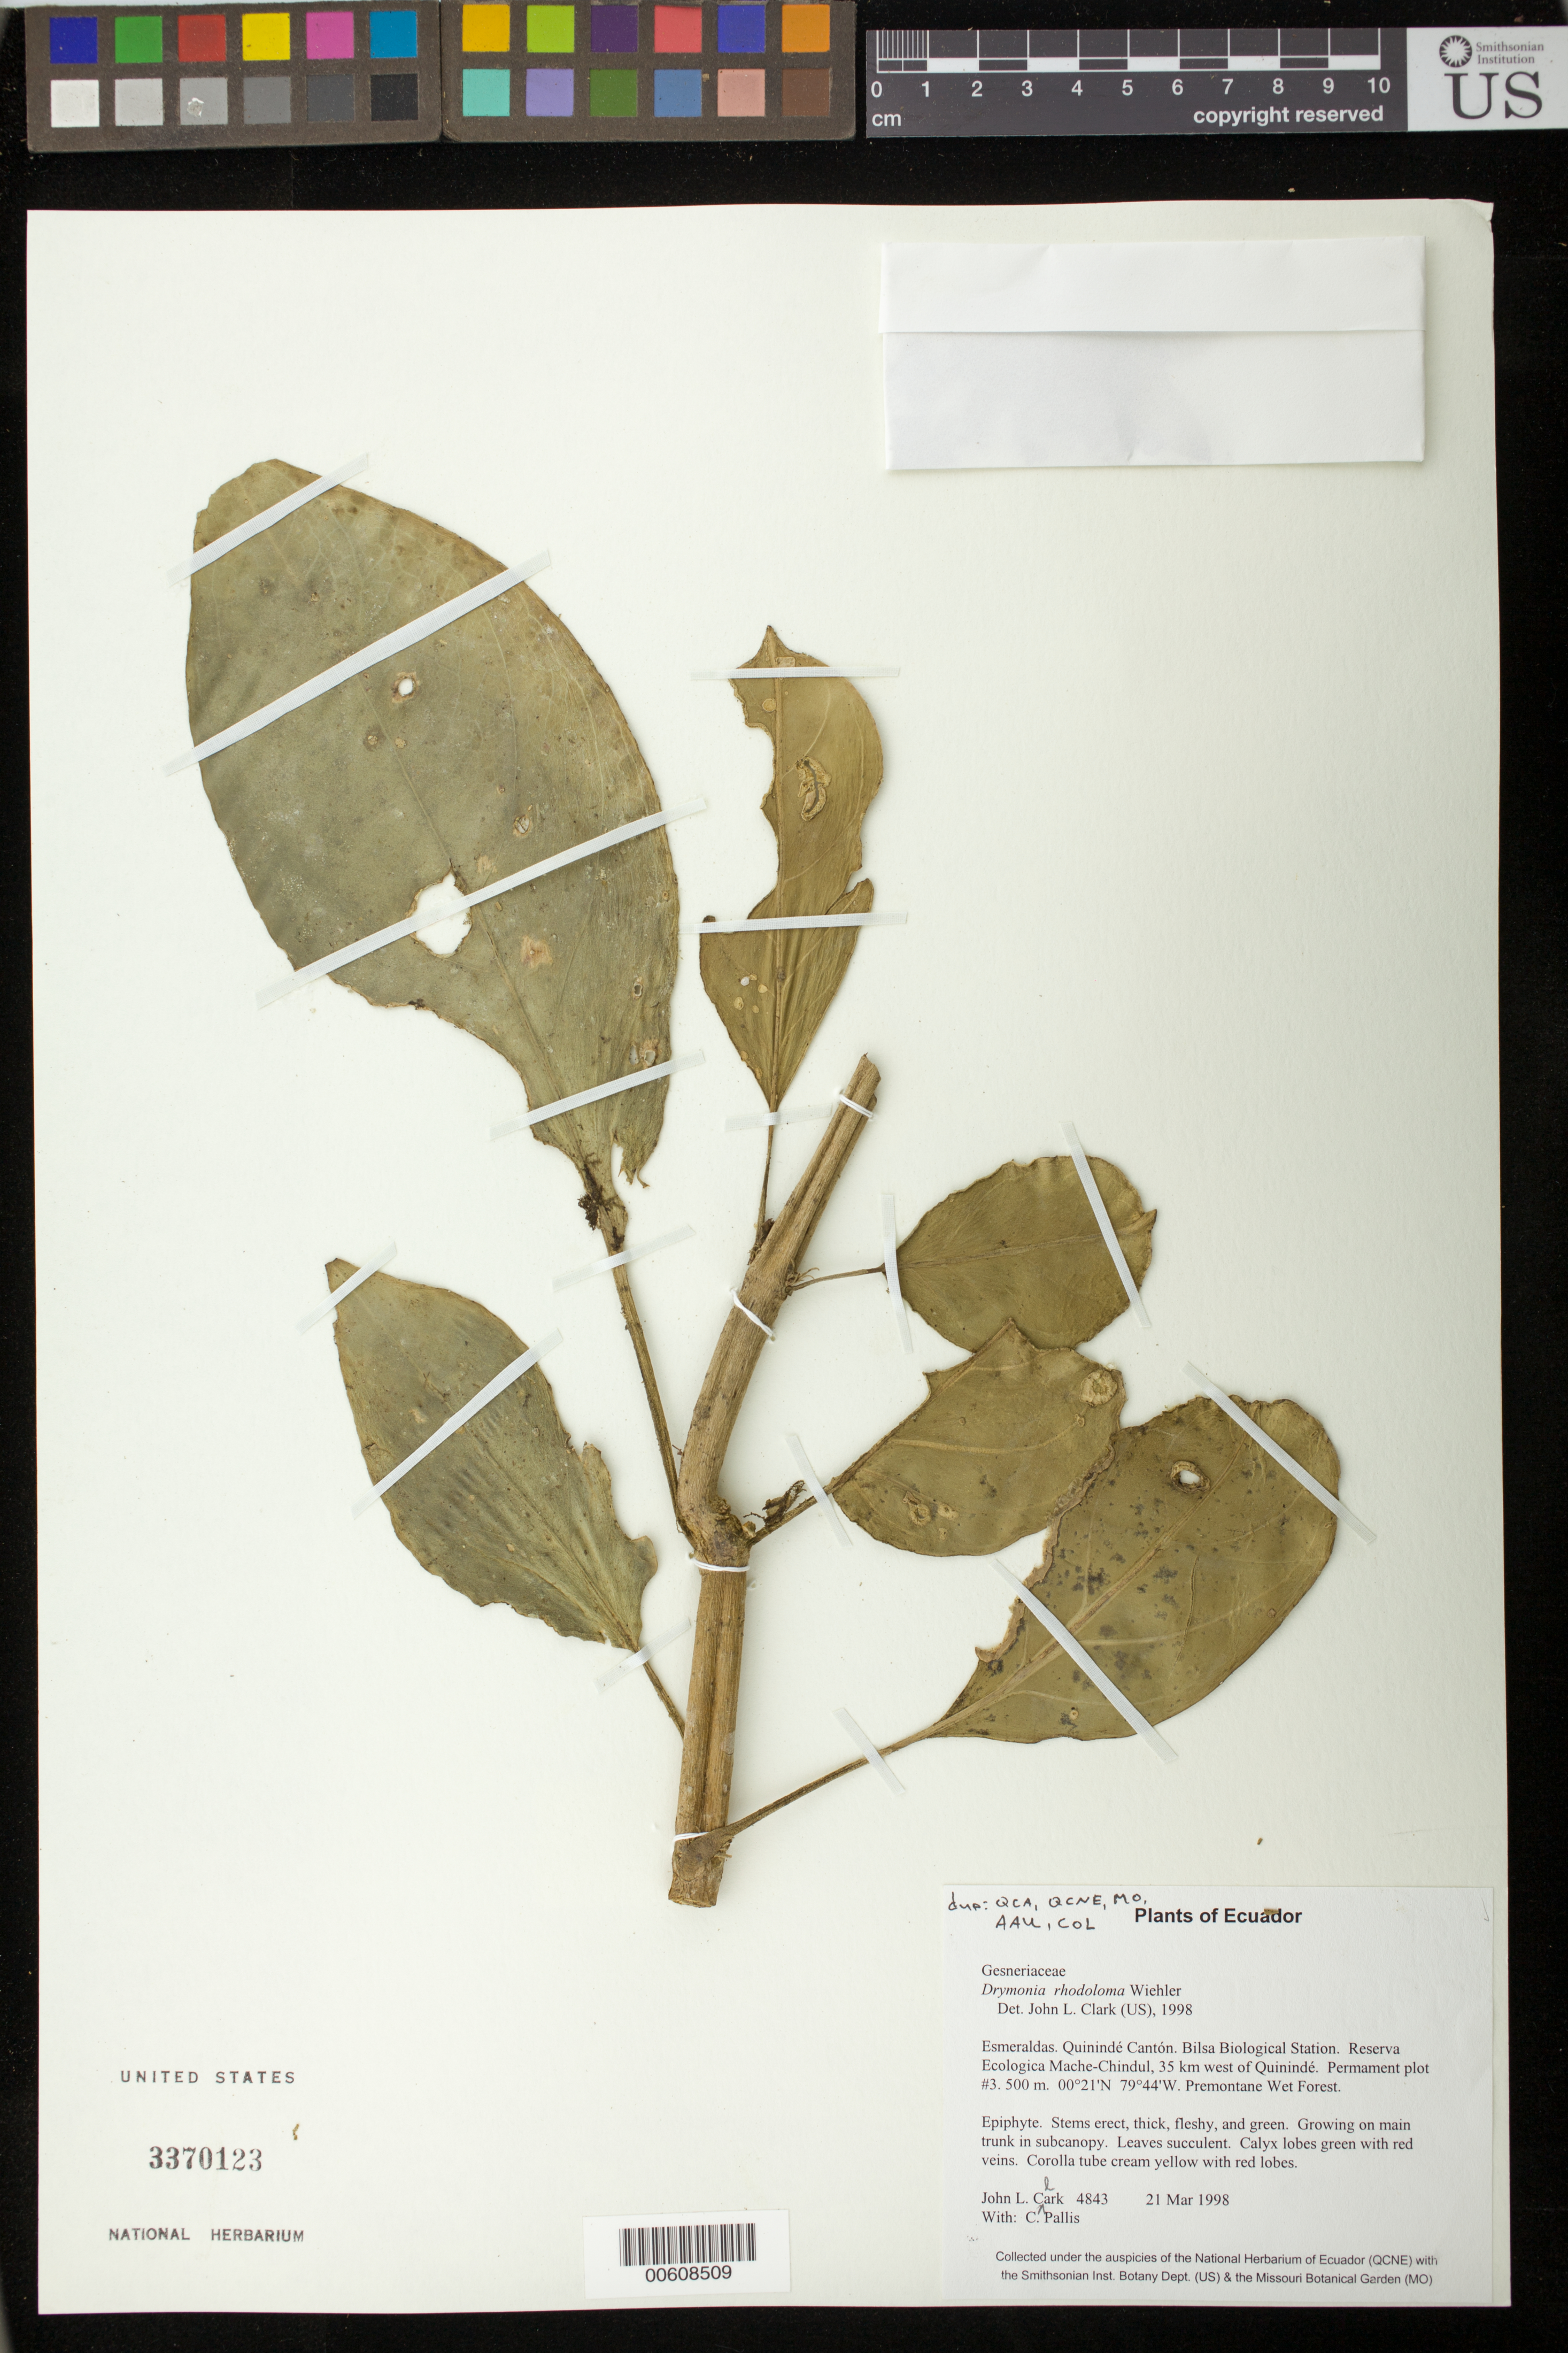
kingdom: Plantae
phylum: Tracheophyta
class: Magnoliopsida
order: Lamiales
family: Gesneriaceae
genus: Drymonia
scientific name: Drymonia rhodoloma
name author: Wiehler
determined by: Clark, J. L., (SEL), The Marie Selby Botanical Garden (UNITED STATES)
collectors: J. L. Clark & C. Pallis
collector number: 4843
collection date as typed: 21 Mar 1998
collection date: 1998-03-21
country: Ecuador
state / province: Esmeraldas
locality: Quinindé Cantón. Bilsa Biological Station. Reserva Ecologica Mache-Chindul, 35 km west of Quinindé. Permament plot #3.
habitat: Premontane Wet Forest.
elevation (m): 500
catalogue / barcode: US 3370123